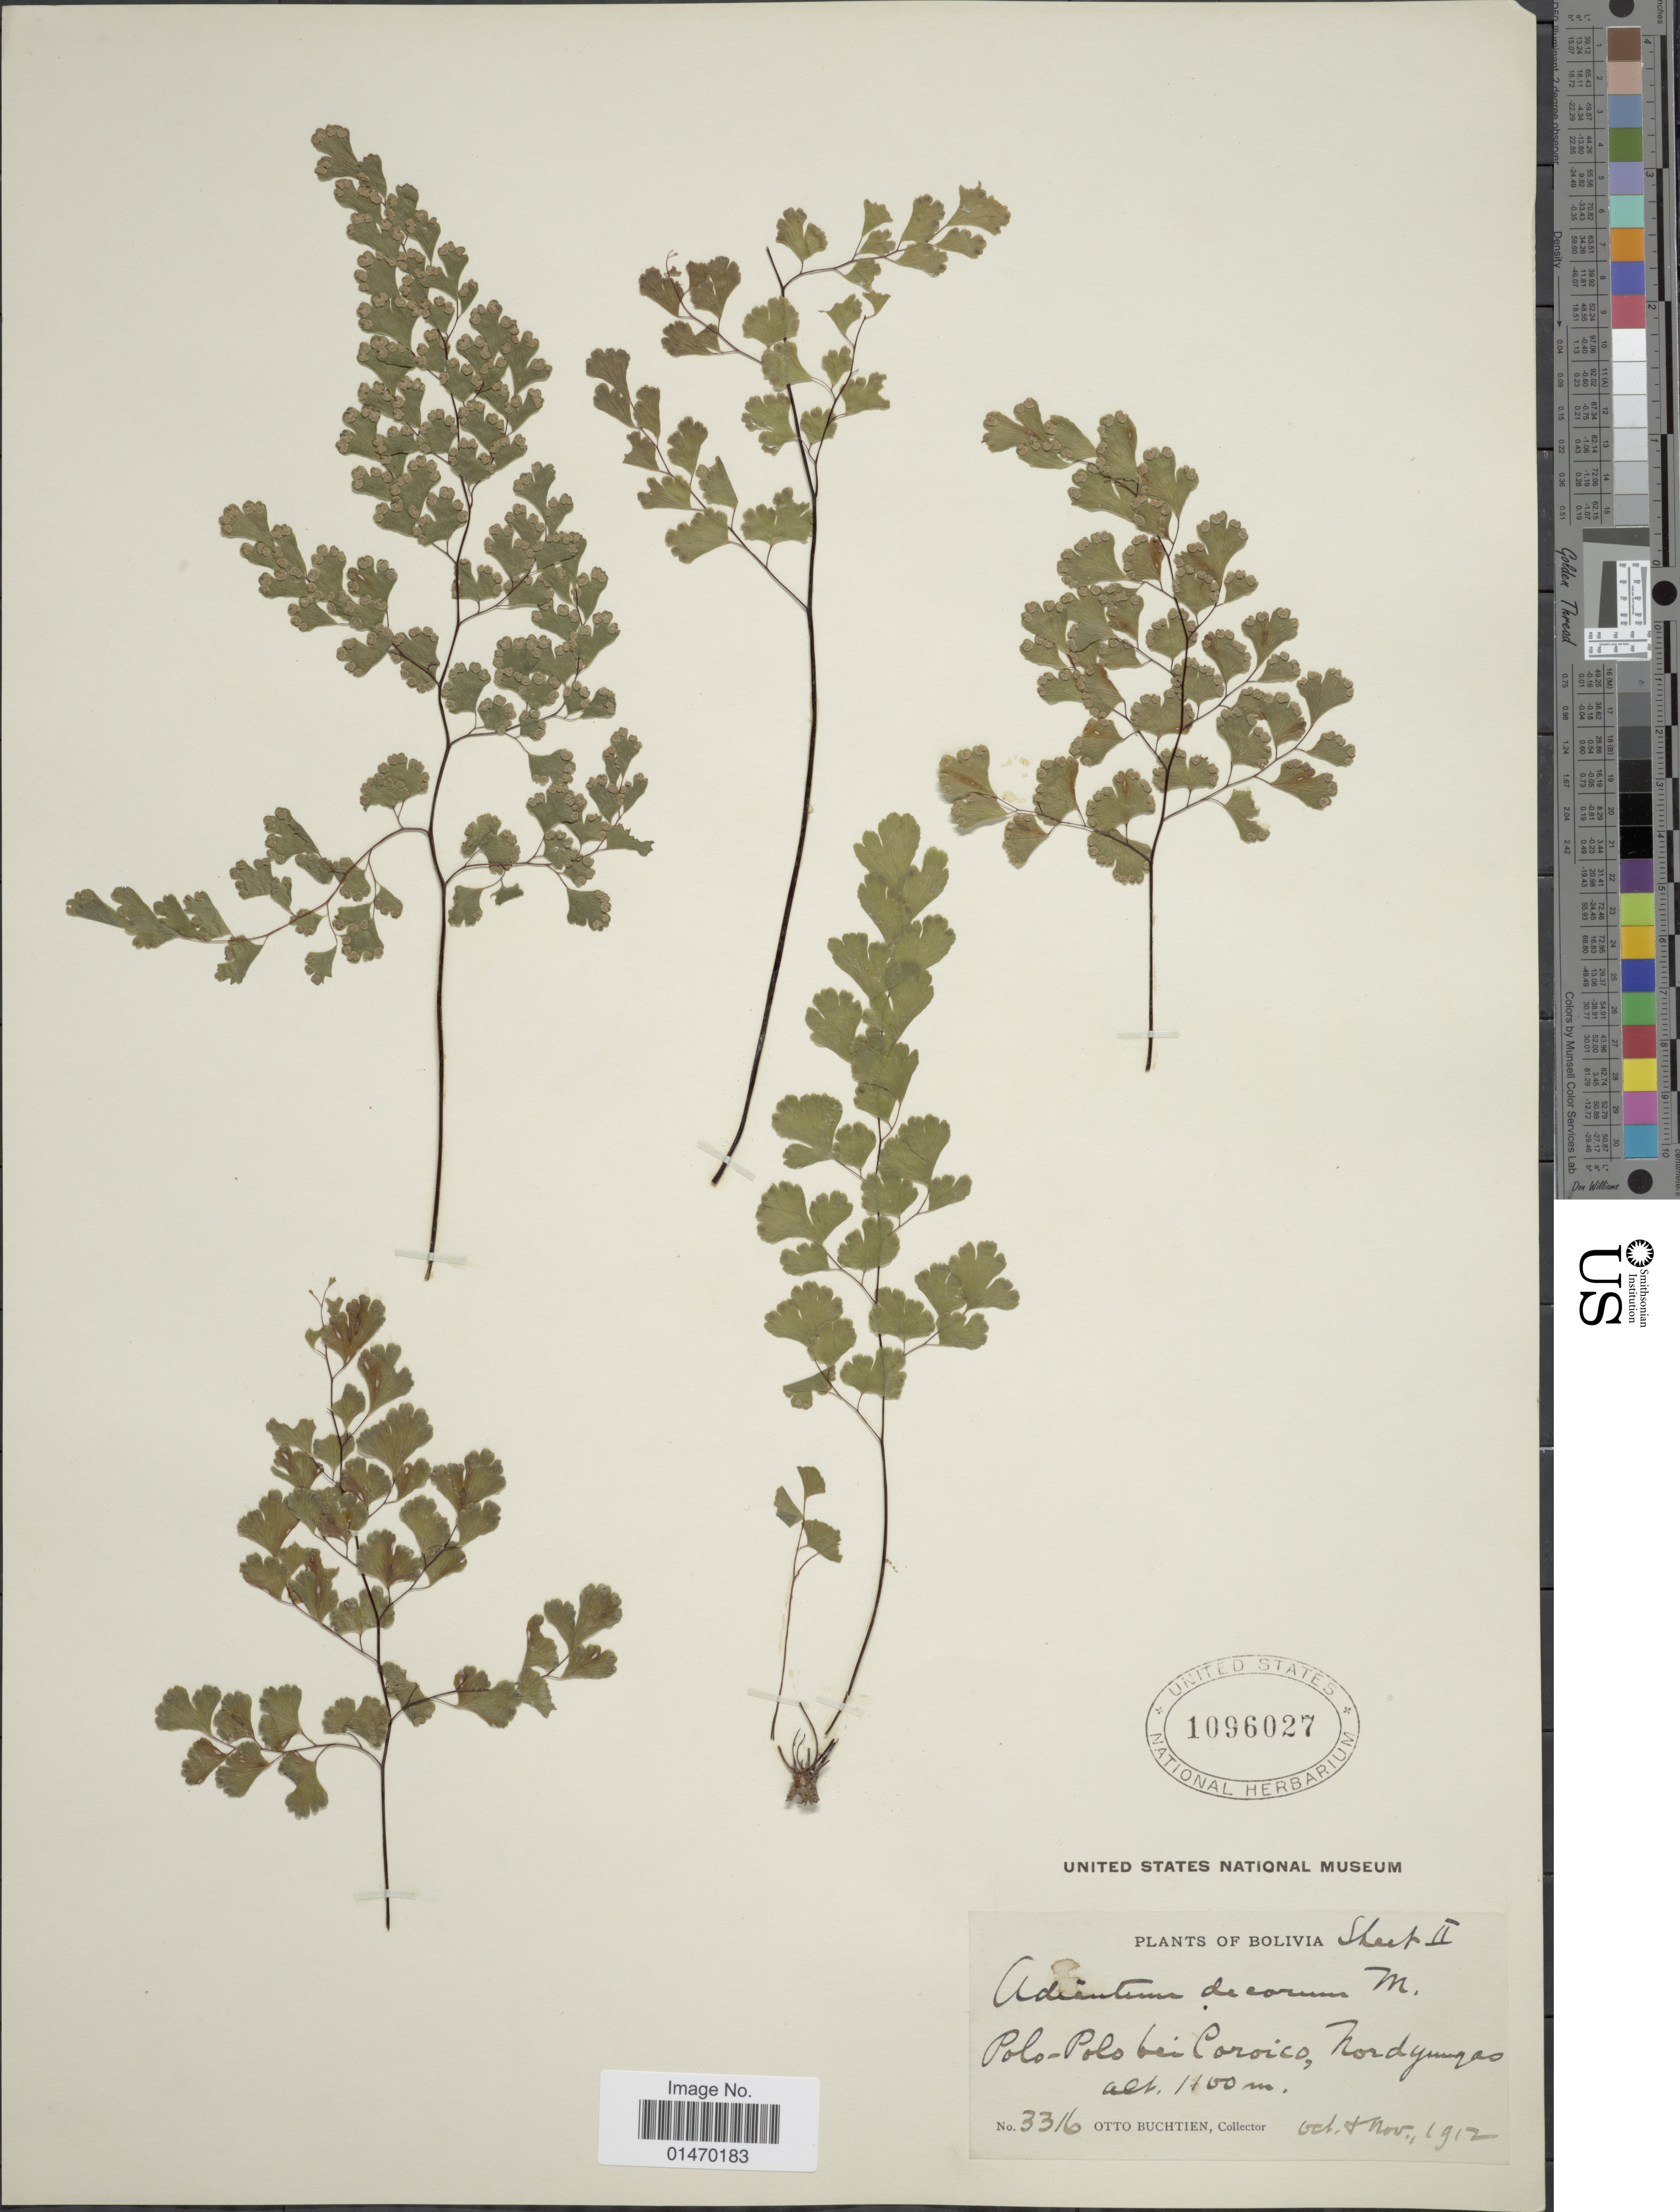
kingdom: Plantae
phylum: Tracheophyta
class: Polypodiopsida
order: Polypodiales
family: Pteridaceae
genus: Adiantum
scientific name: Adiantum decorum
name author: Moore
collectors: O. Buchtien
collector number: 3316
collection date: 1912-10/1912-11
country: Bolivia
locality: Polo-Polo bei Coroico, Nordyungas.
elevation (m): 1100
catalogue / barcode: US 1096027